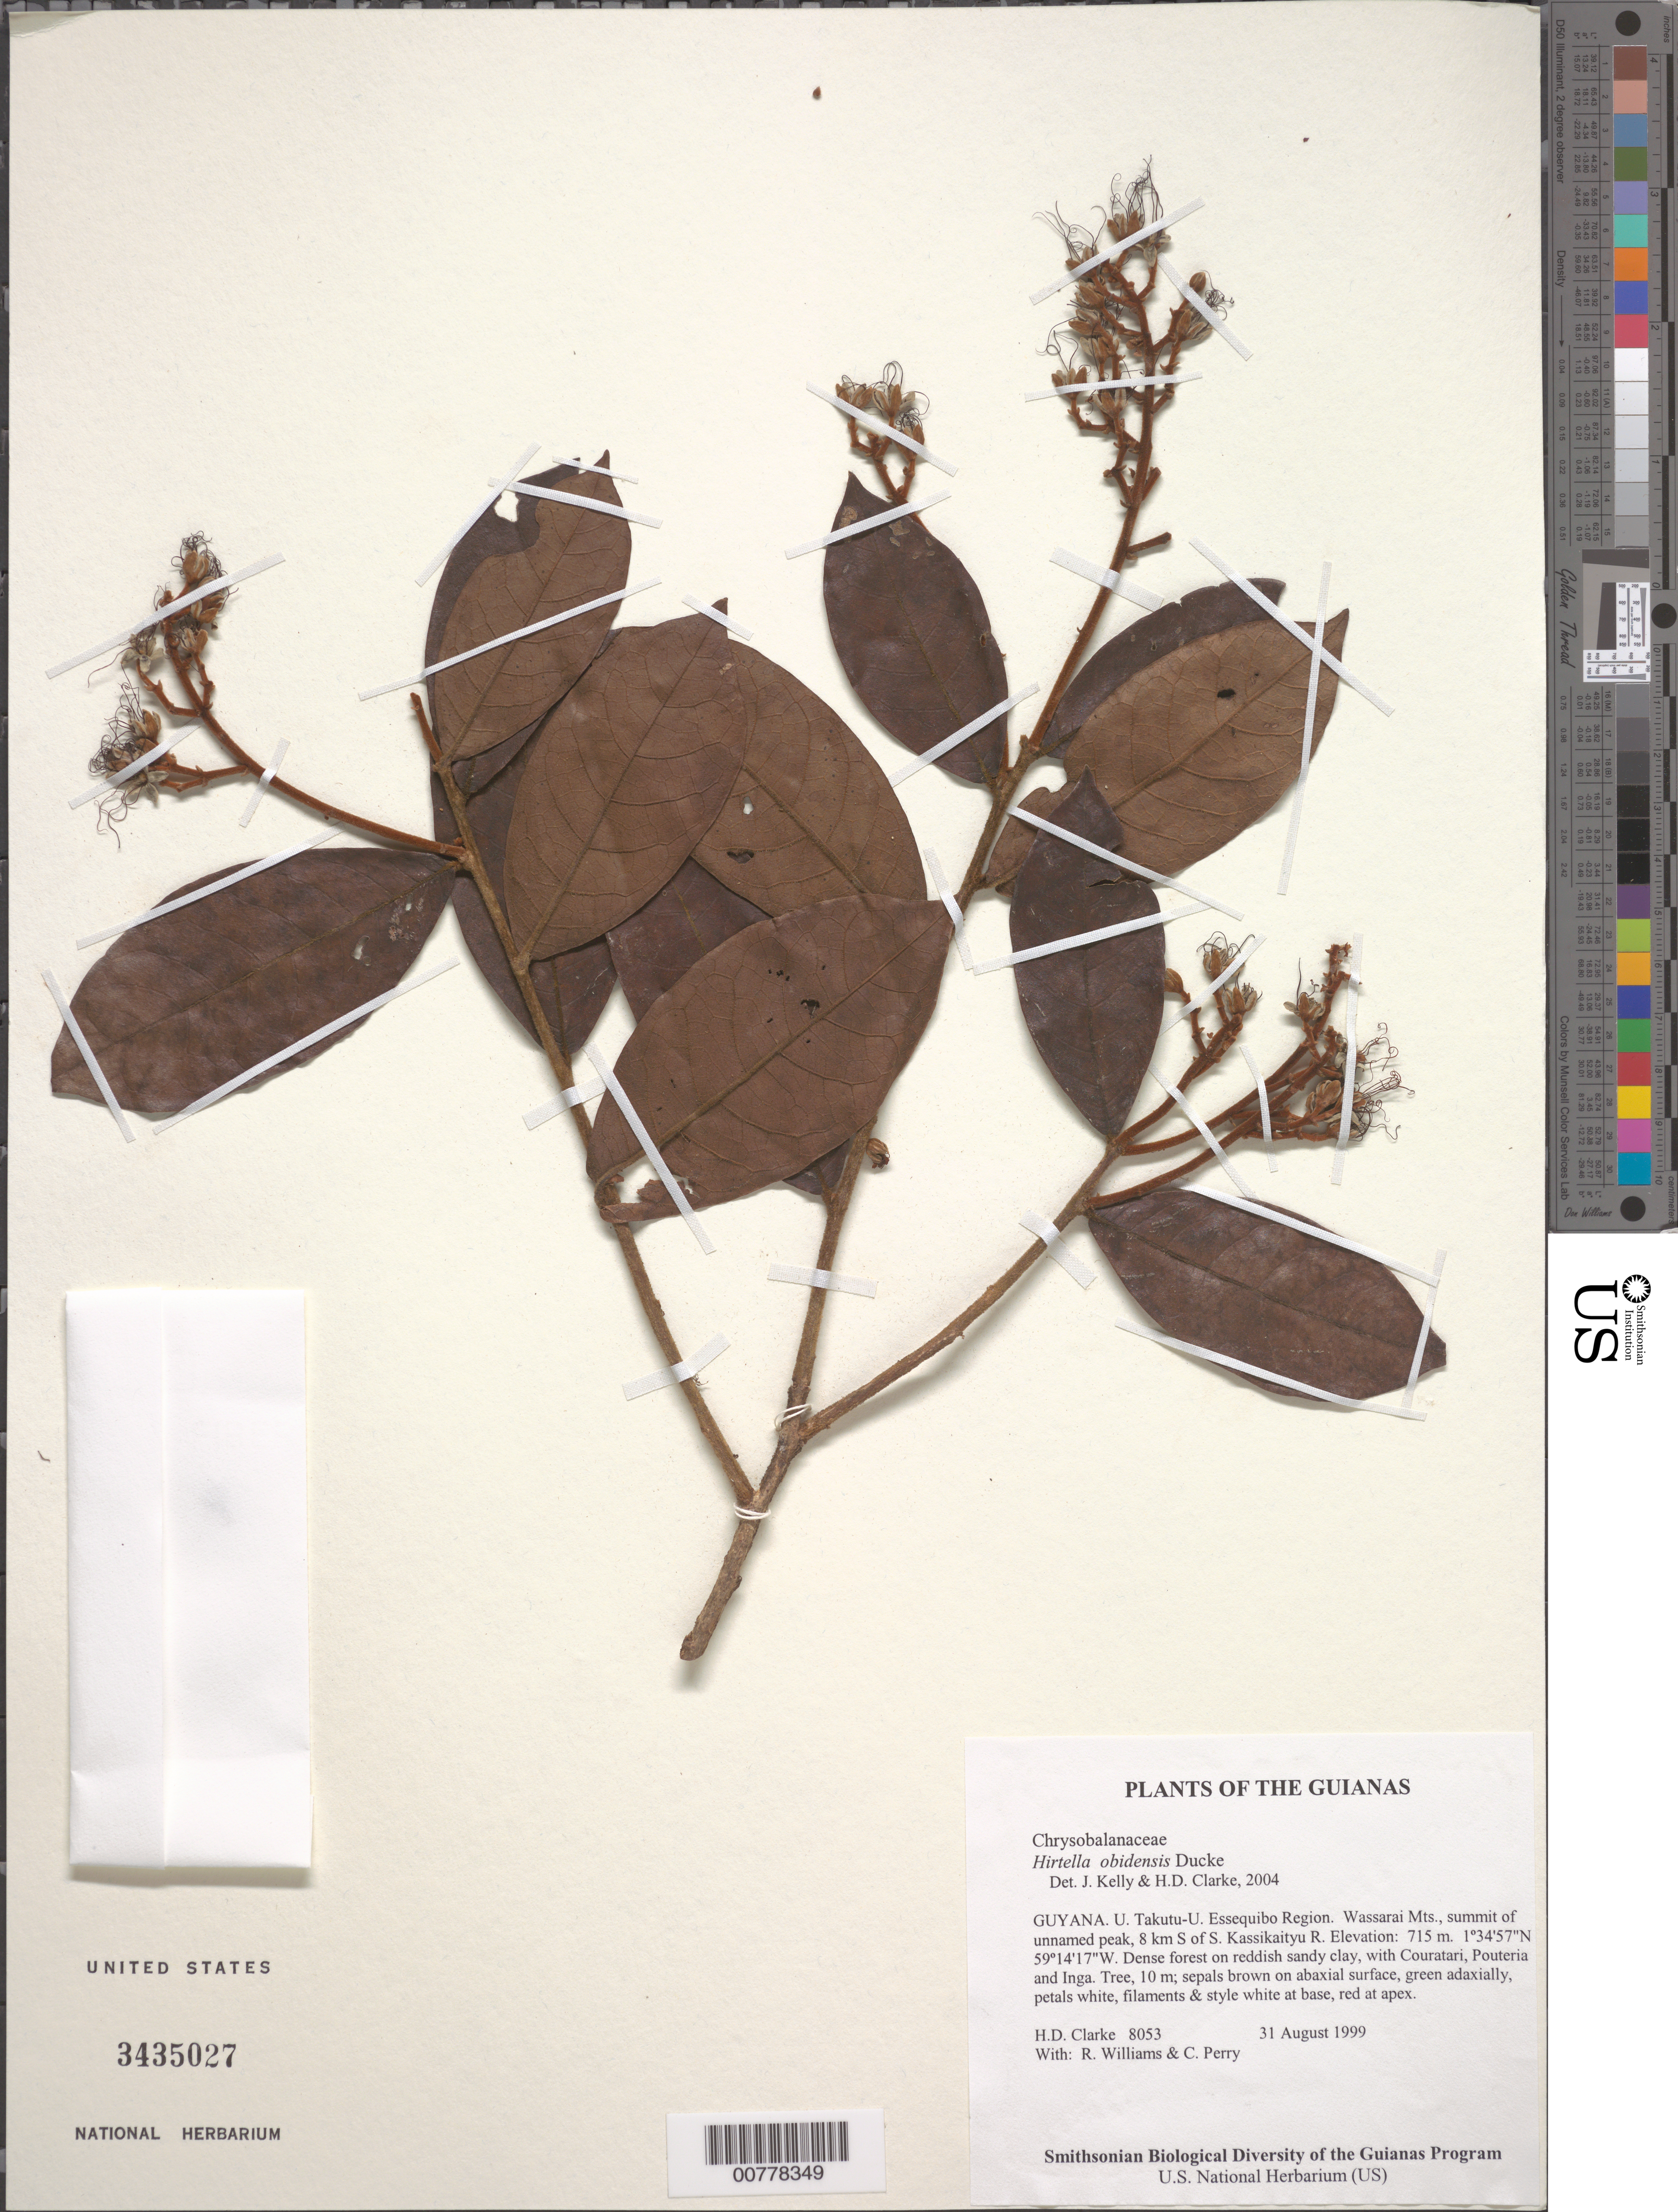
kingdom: Plantae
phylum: Tracheophyta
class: Magnoliopsida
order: Malpighiales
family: Chrysobalanaceae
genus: Hirtella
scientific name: Hirtella obidensis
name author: Ducke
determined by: Clarke, H. D.; Kelly, J.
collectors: H. D. Clarke, R. Williams & C. Perry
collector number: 8053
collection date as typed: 31 August 1999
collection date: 1999-08-31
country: Guyana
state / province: U. Takutu-U. Essequibo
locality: Wassarai Mts., summit of unnamed peak, 8 km S of S. Kassikaityu R.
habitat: Dense forest on reddish sandy clay, with Couratari, Pouteria and Inga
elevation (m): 715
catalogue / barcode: US 3435027